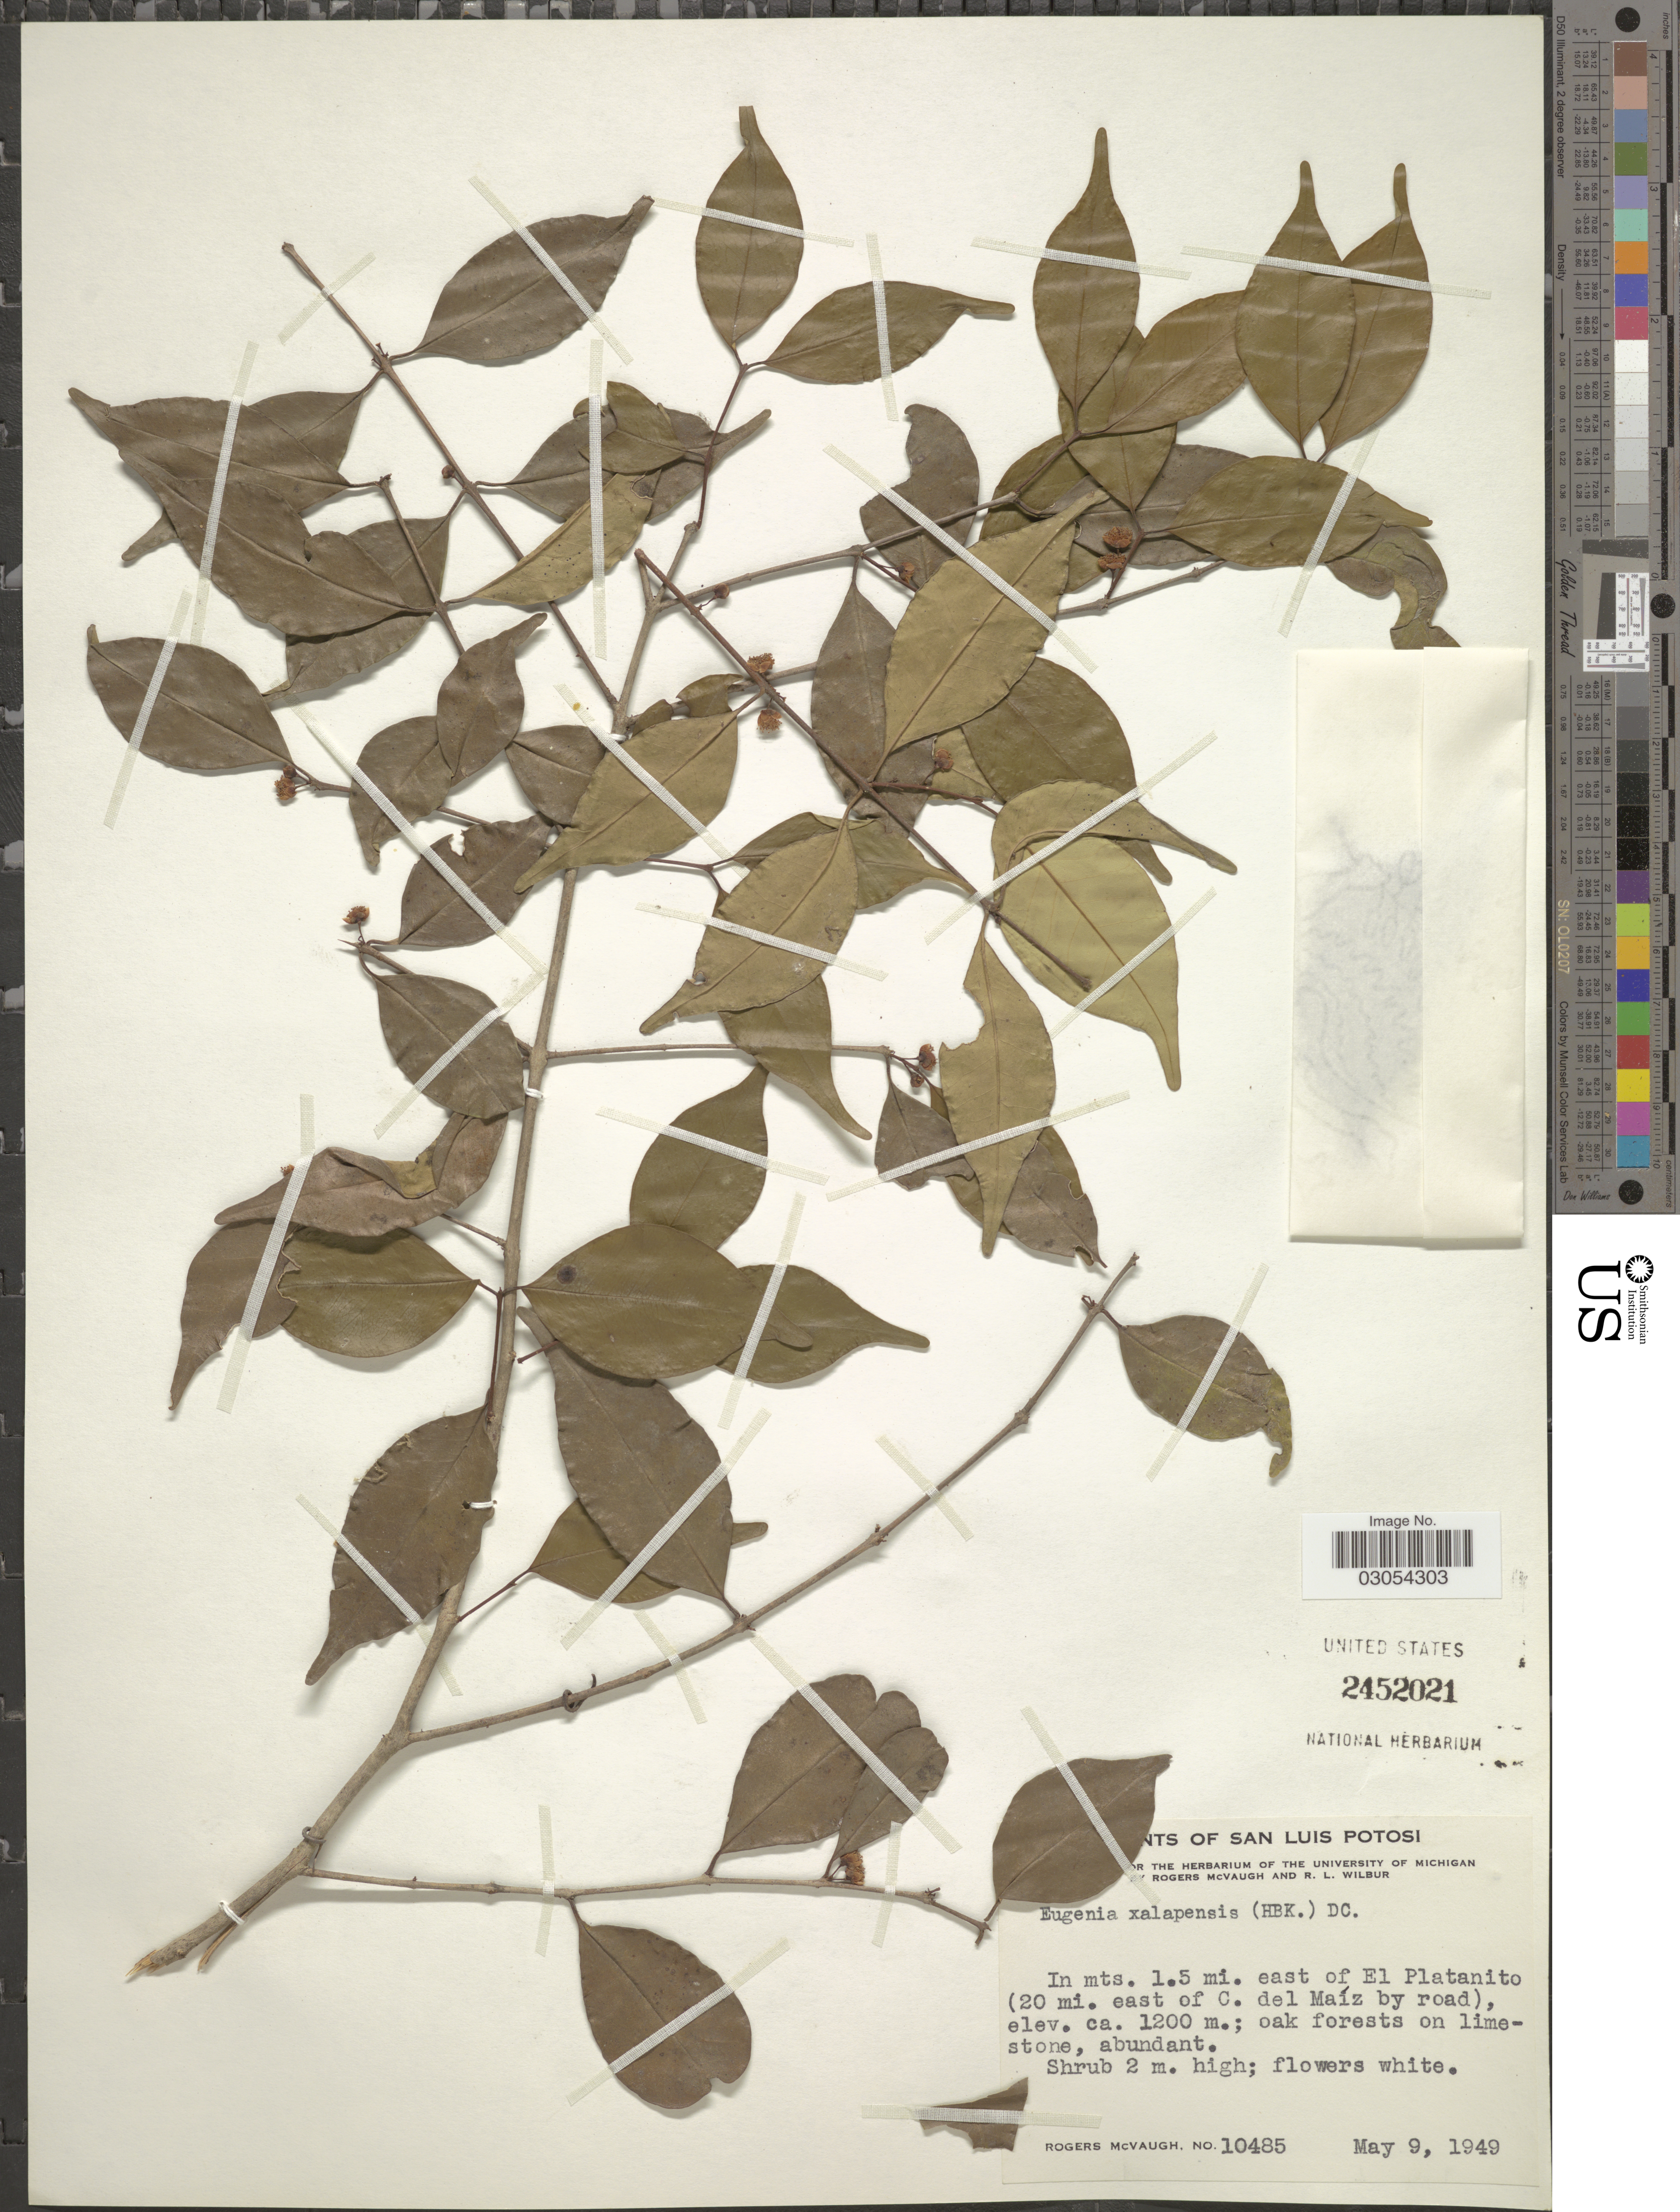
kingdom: Plantae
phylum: Tracheophyta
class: Magnoliopsida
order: Myrtales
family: Myrtaceae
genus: Eugenia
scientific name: Eugenia xalapensis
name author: (Kunth) DC.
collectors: R. McVaugh & R. L. Wilbur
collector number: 10485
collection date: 1949-05-09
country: Mexico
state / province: San Luis Potosí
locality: In mts. 1.5 mi. east of El Platanito (20 mi. east of C. del Maíz by road).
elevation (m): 1200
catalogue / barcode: US 2452021